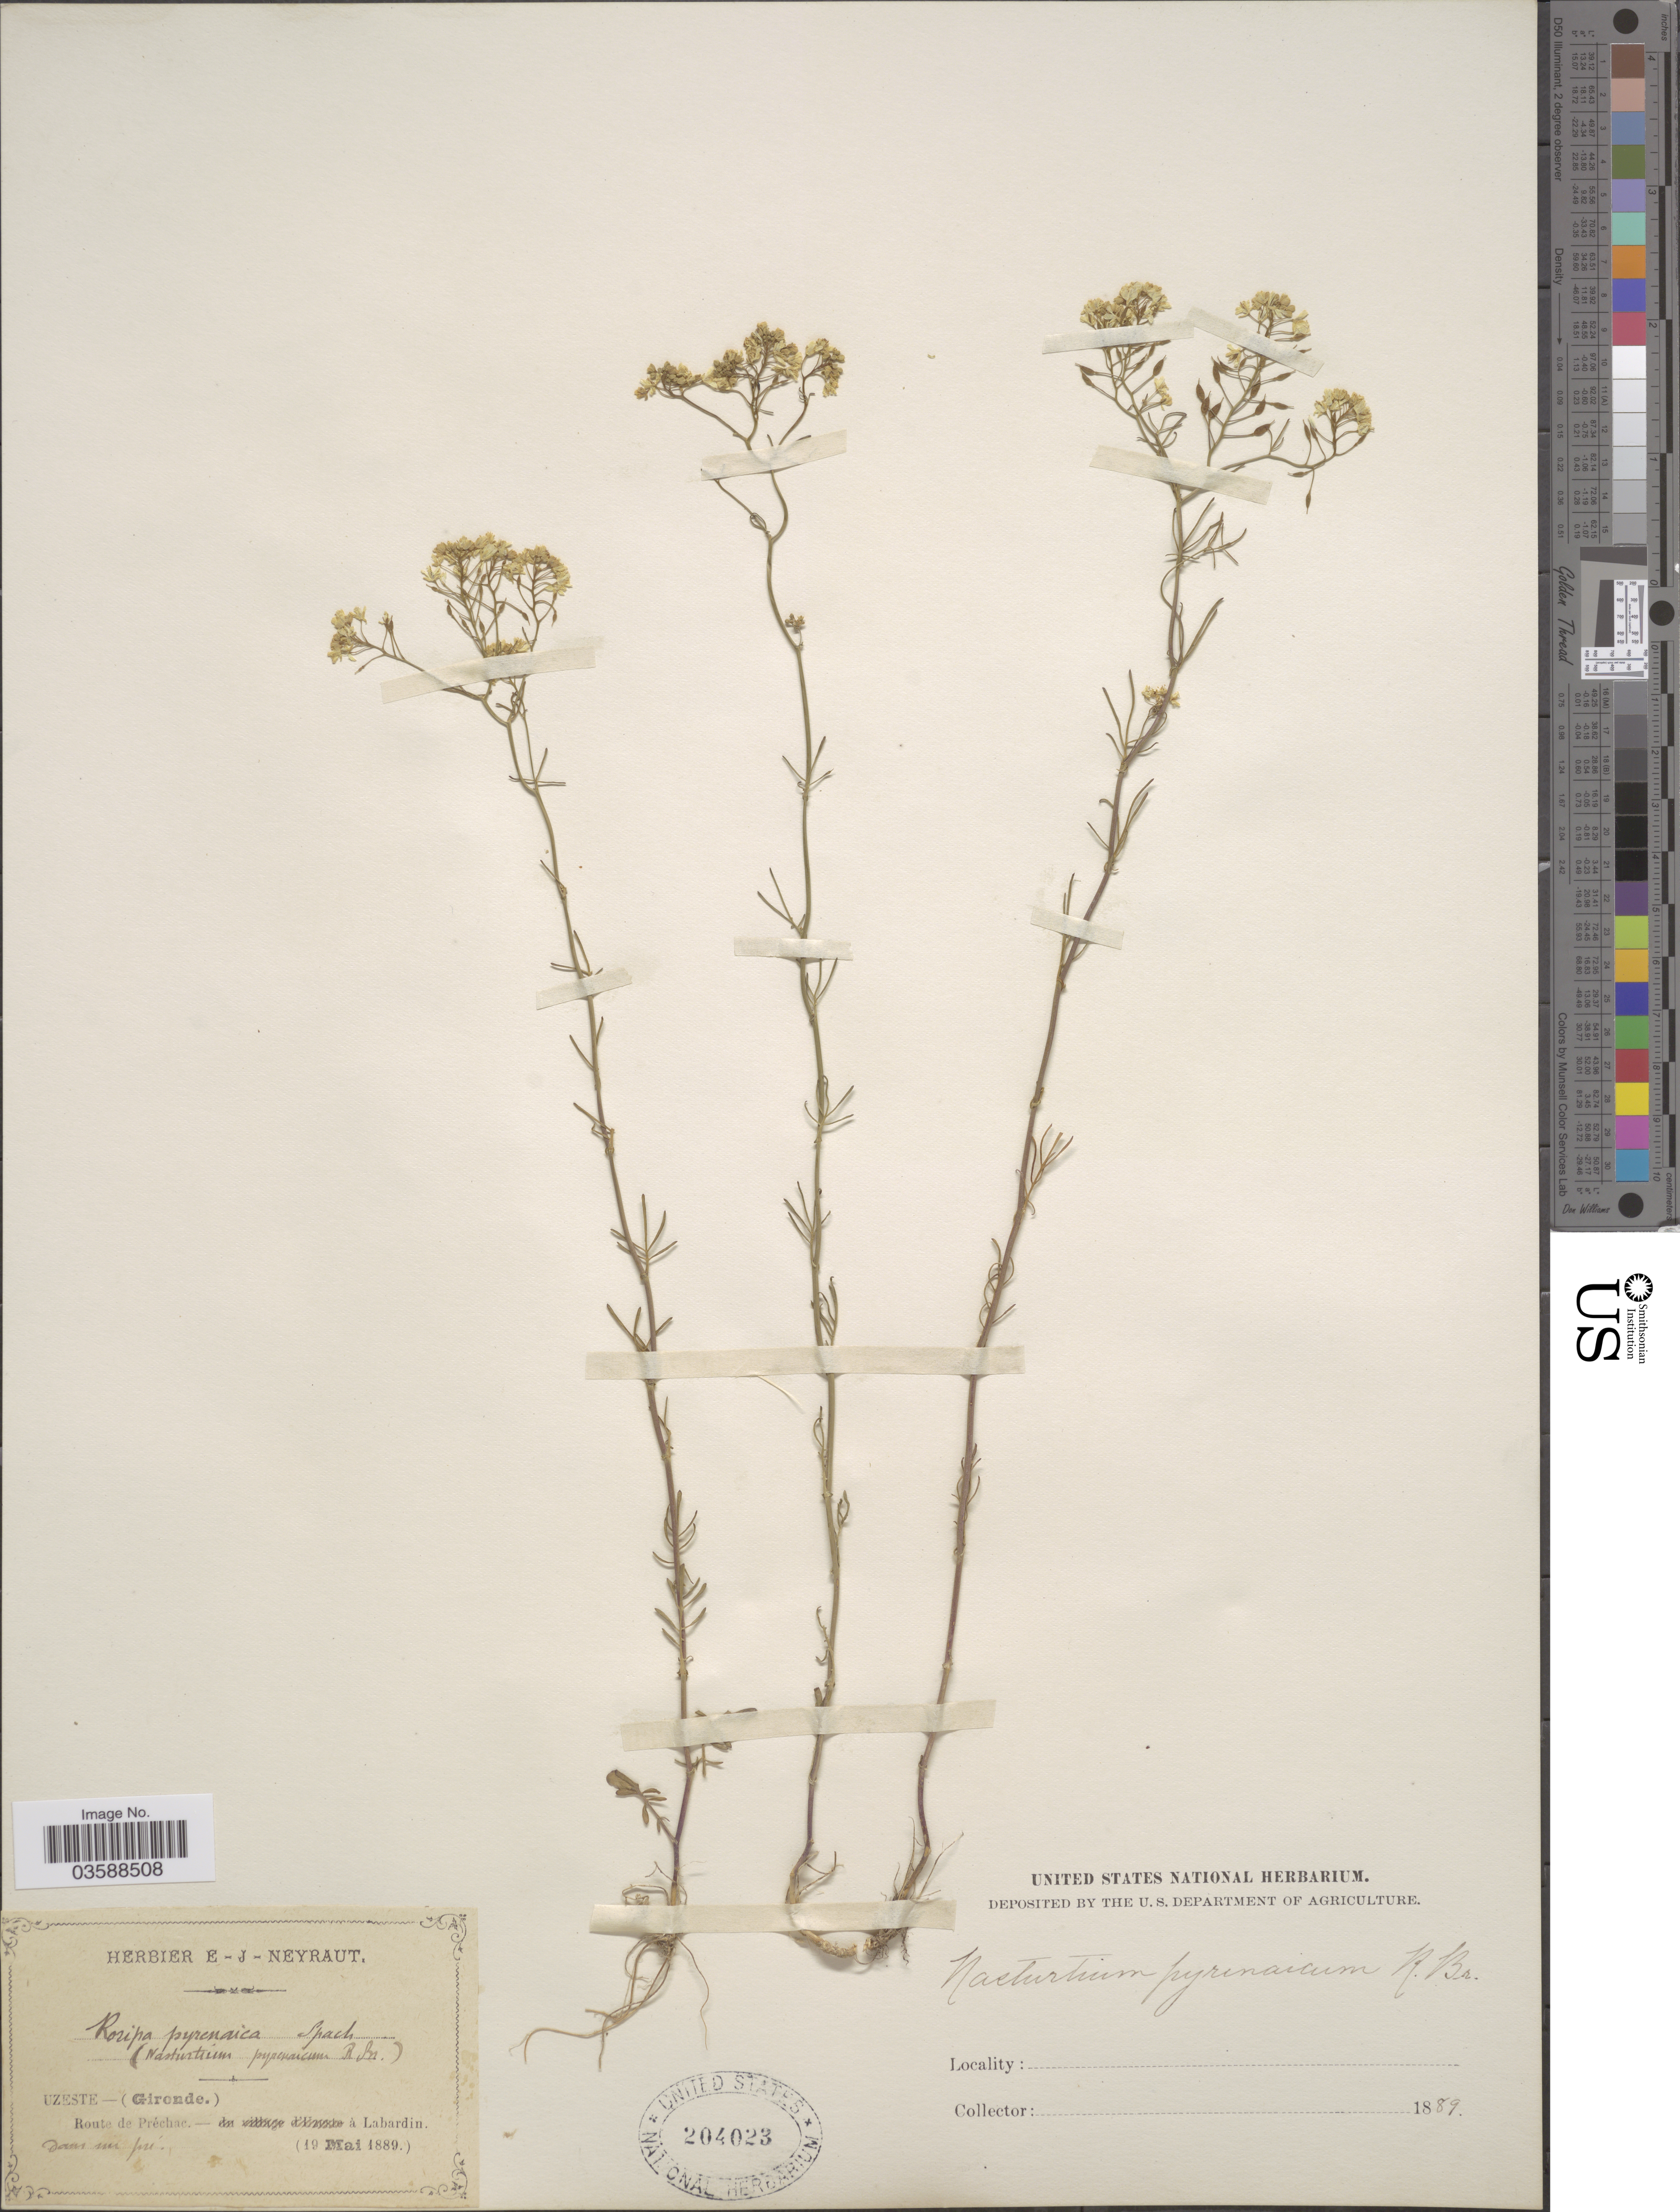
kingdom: Plantae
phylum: Tracheophyta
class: Magnoliopsida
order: Brassicales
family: Brassicaceae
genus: Rorippa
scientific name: Rorippa pyrenaica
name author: (All.) Rchb.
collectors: ex herb. E. J. Neyraut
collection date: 1889-05-19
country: France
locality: Uzeste- (Gironde.), route de Préchae.- à Labardin.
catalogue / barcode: US 204023